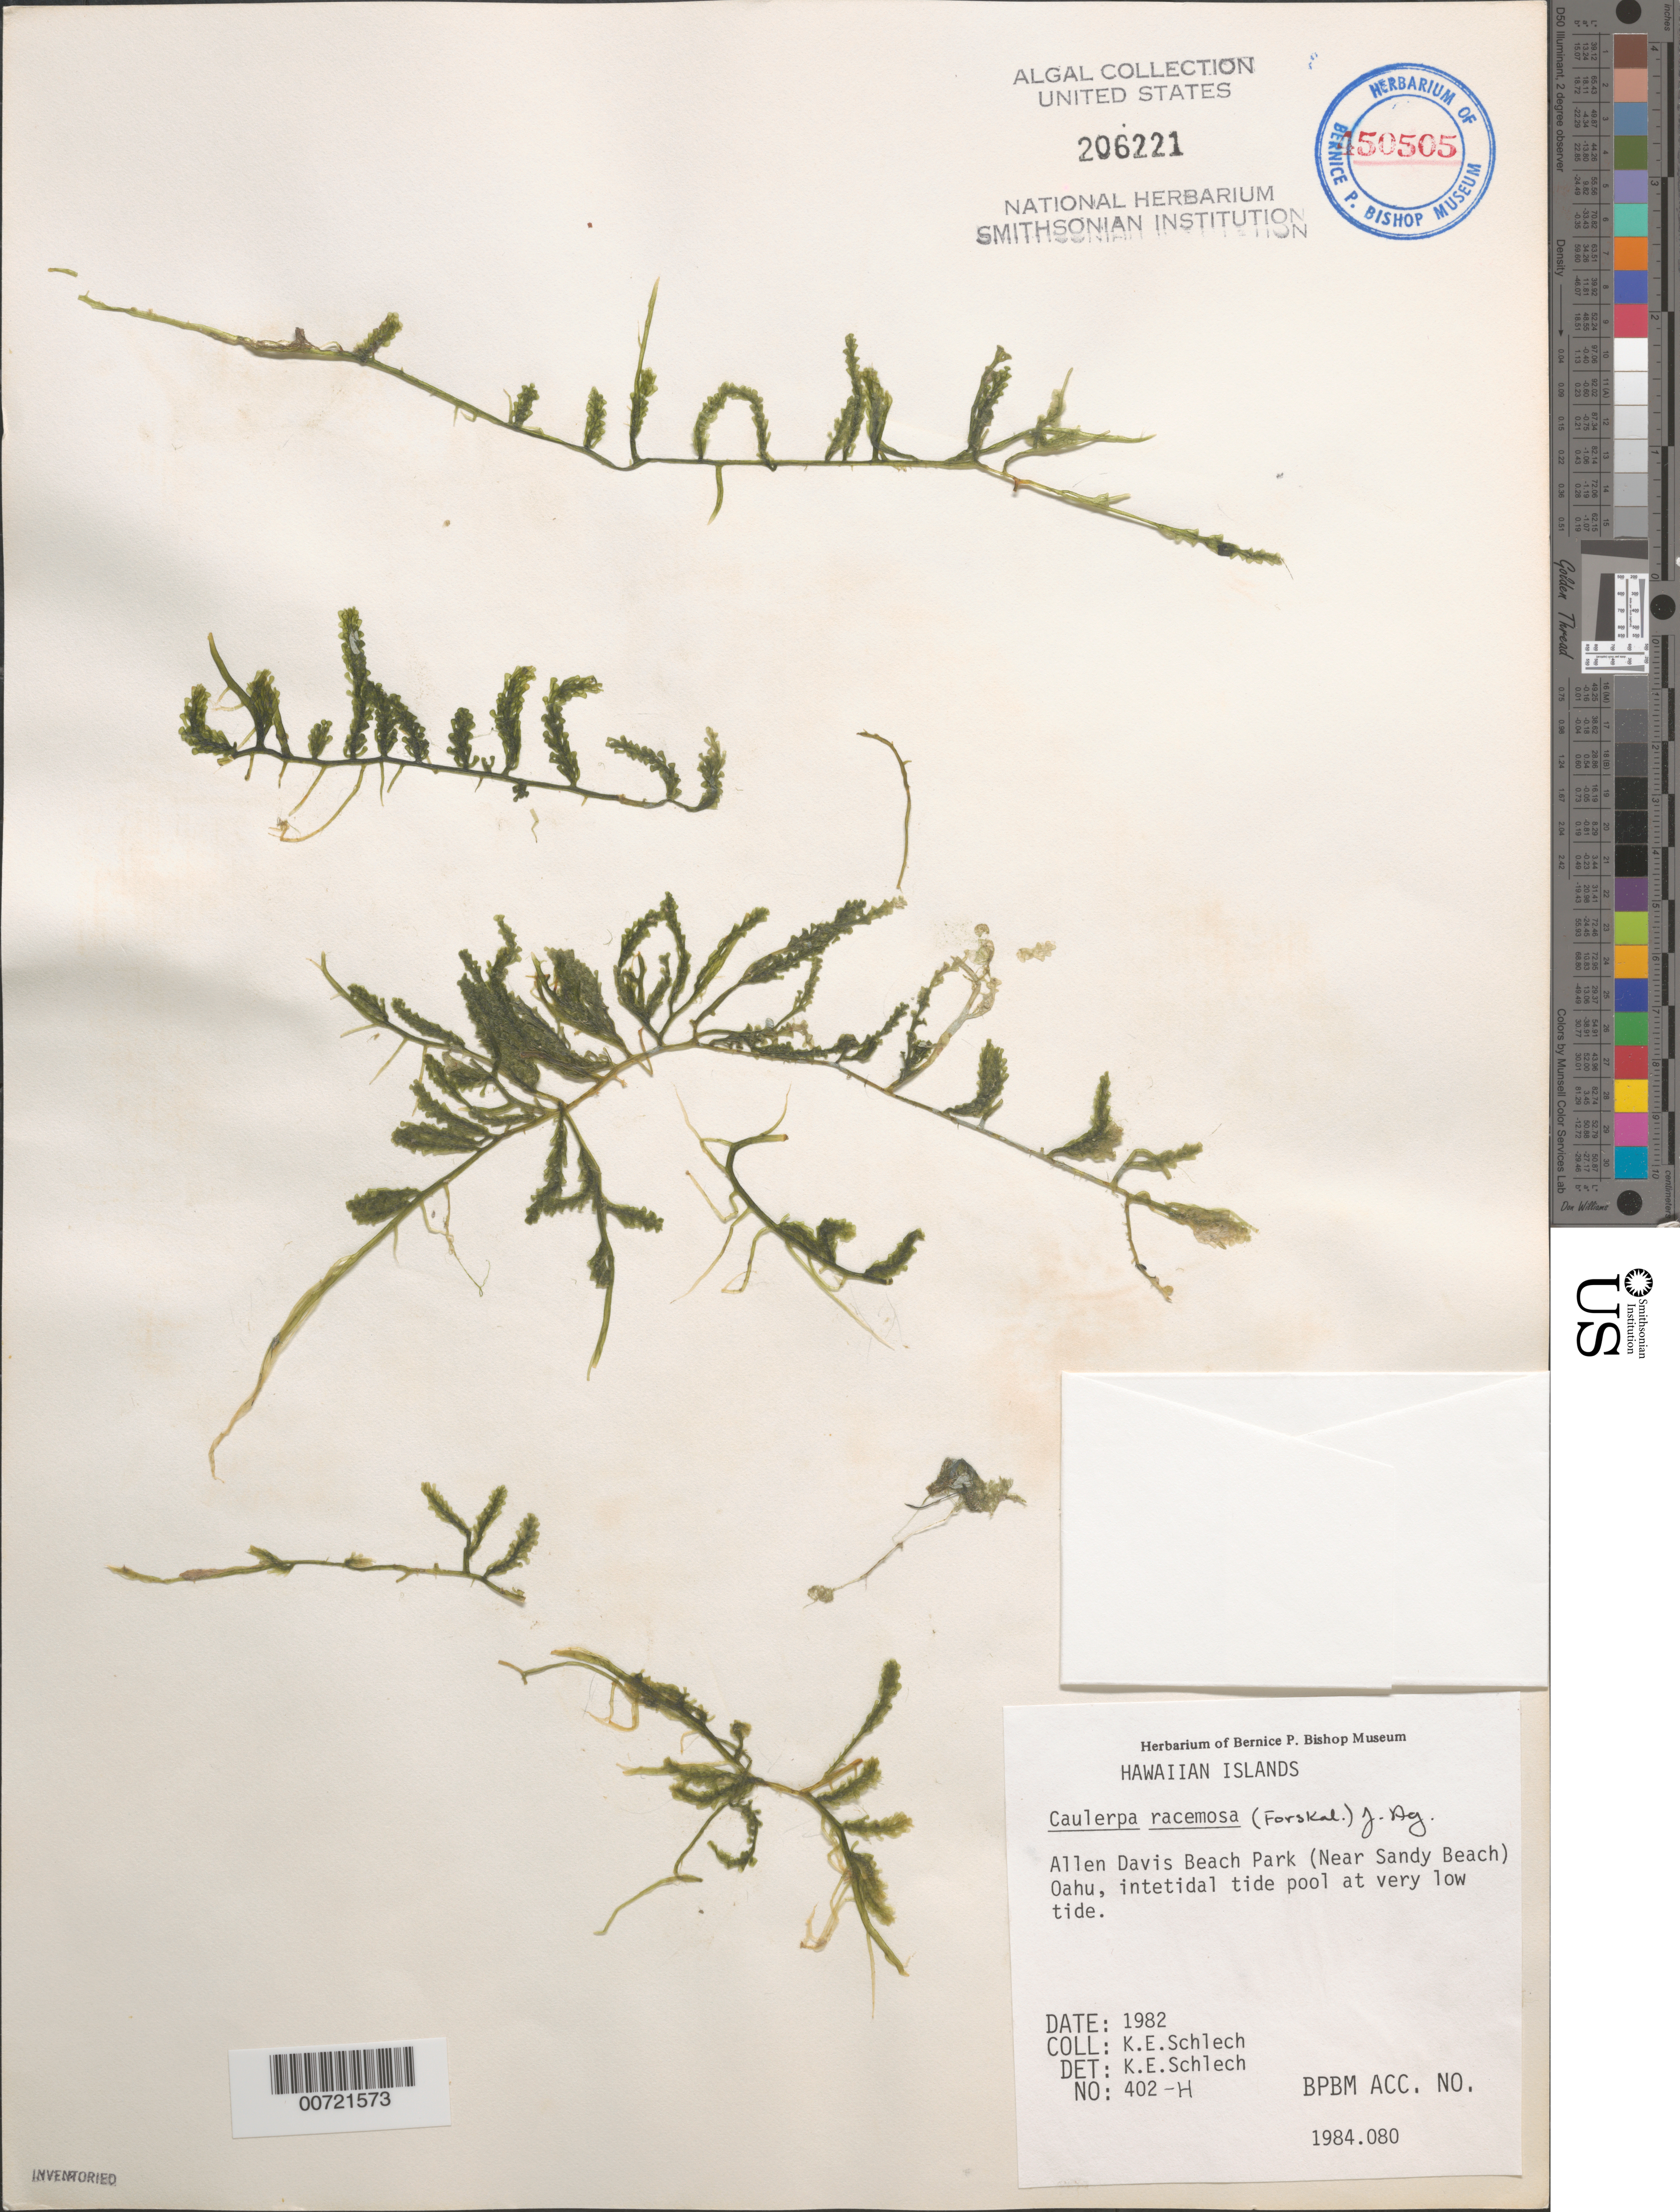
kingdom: Plantae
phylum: Chlorophyta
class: Ulvophyceae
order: Bryopsidales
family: Caulerpaceae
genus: Caulerpa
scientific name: Caulerpa racemosa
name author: (Forssk.) J. Agardh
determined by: Schlech, K. E.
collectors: K. Schlech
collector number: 402-H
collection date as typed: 1982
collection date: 1982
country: United States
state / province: Hawaii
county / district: Honolulu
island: Oahu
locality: Allen Davis Beach Park (near Sandy Beach)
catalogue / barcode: US 206221